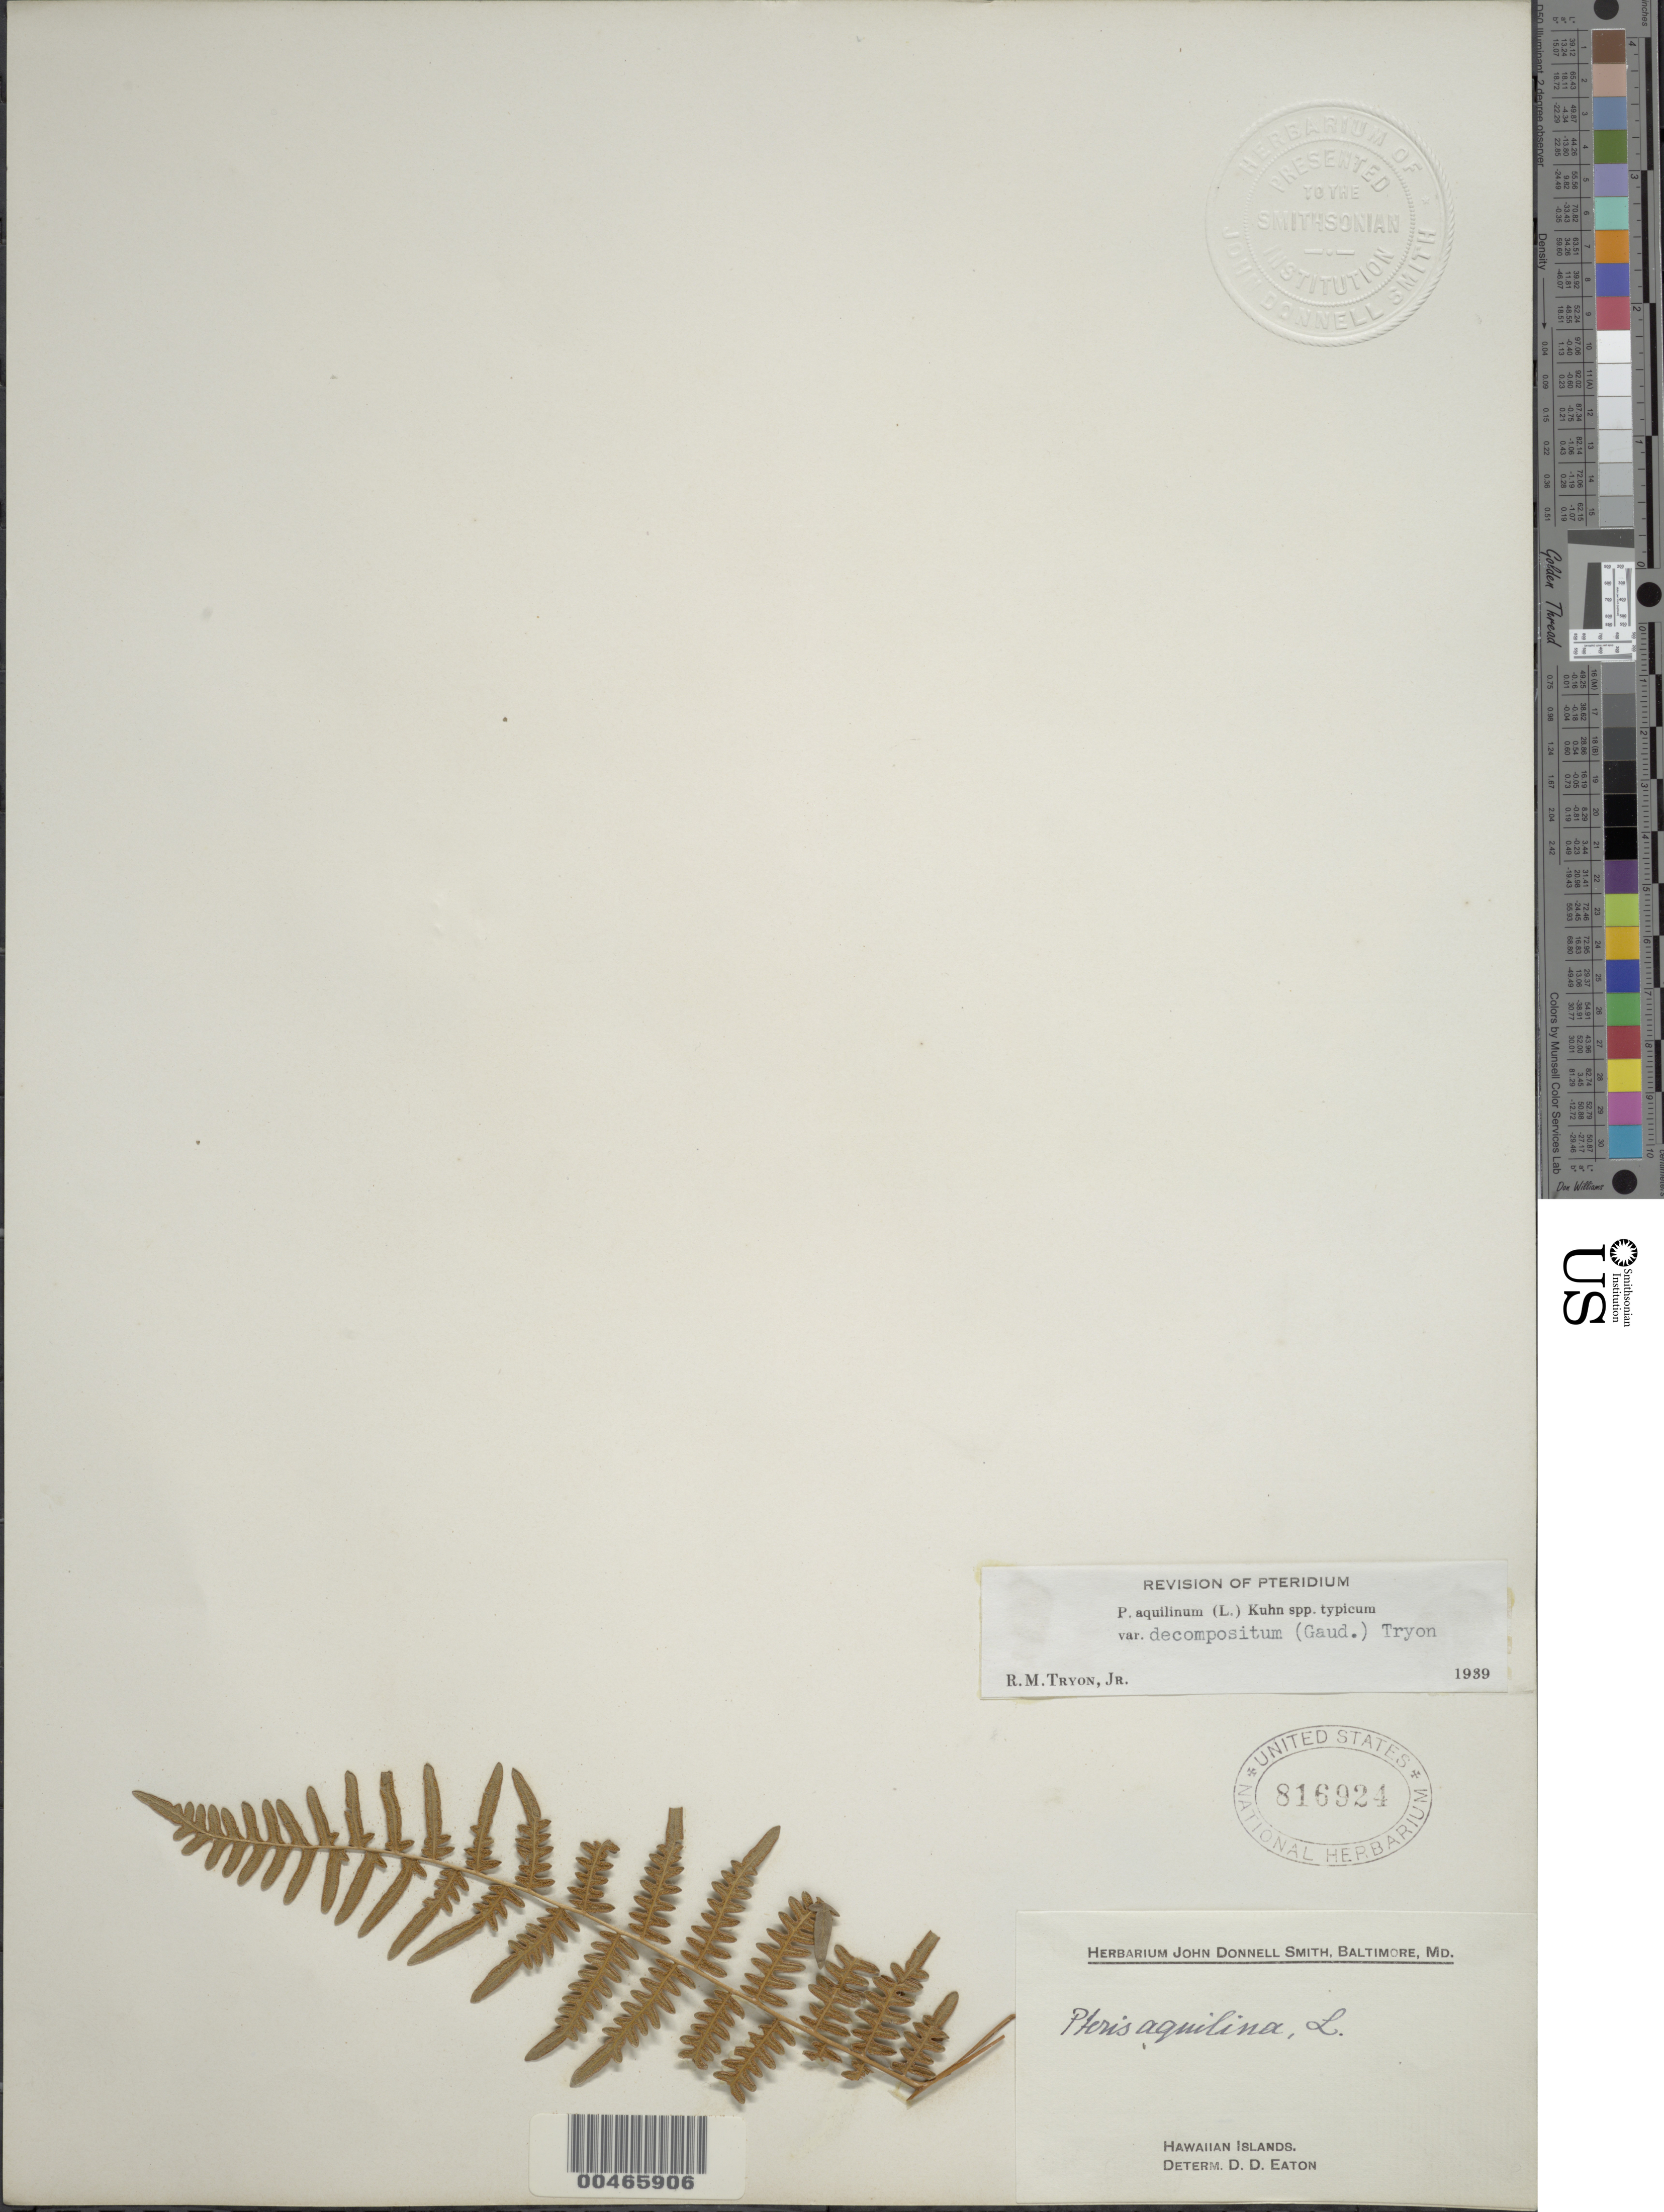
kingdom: Plantae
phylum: Tracheophyta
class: Polypodiopsida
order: Polypodiales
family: Dennstaedtiaceae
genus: Pteridium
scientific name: Pteridium aquilinum subsp. decompositum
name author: (Gaudich.) Lamoureux & J.A. Thomson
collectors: J. Donnell Smith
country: United States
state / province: Hawaii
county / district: Hawaii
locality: Hawaiian Islands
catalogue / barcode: US 816924